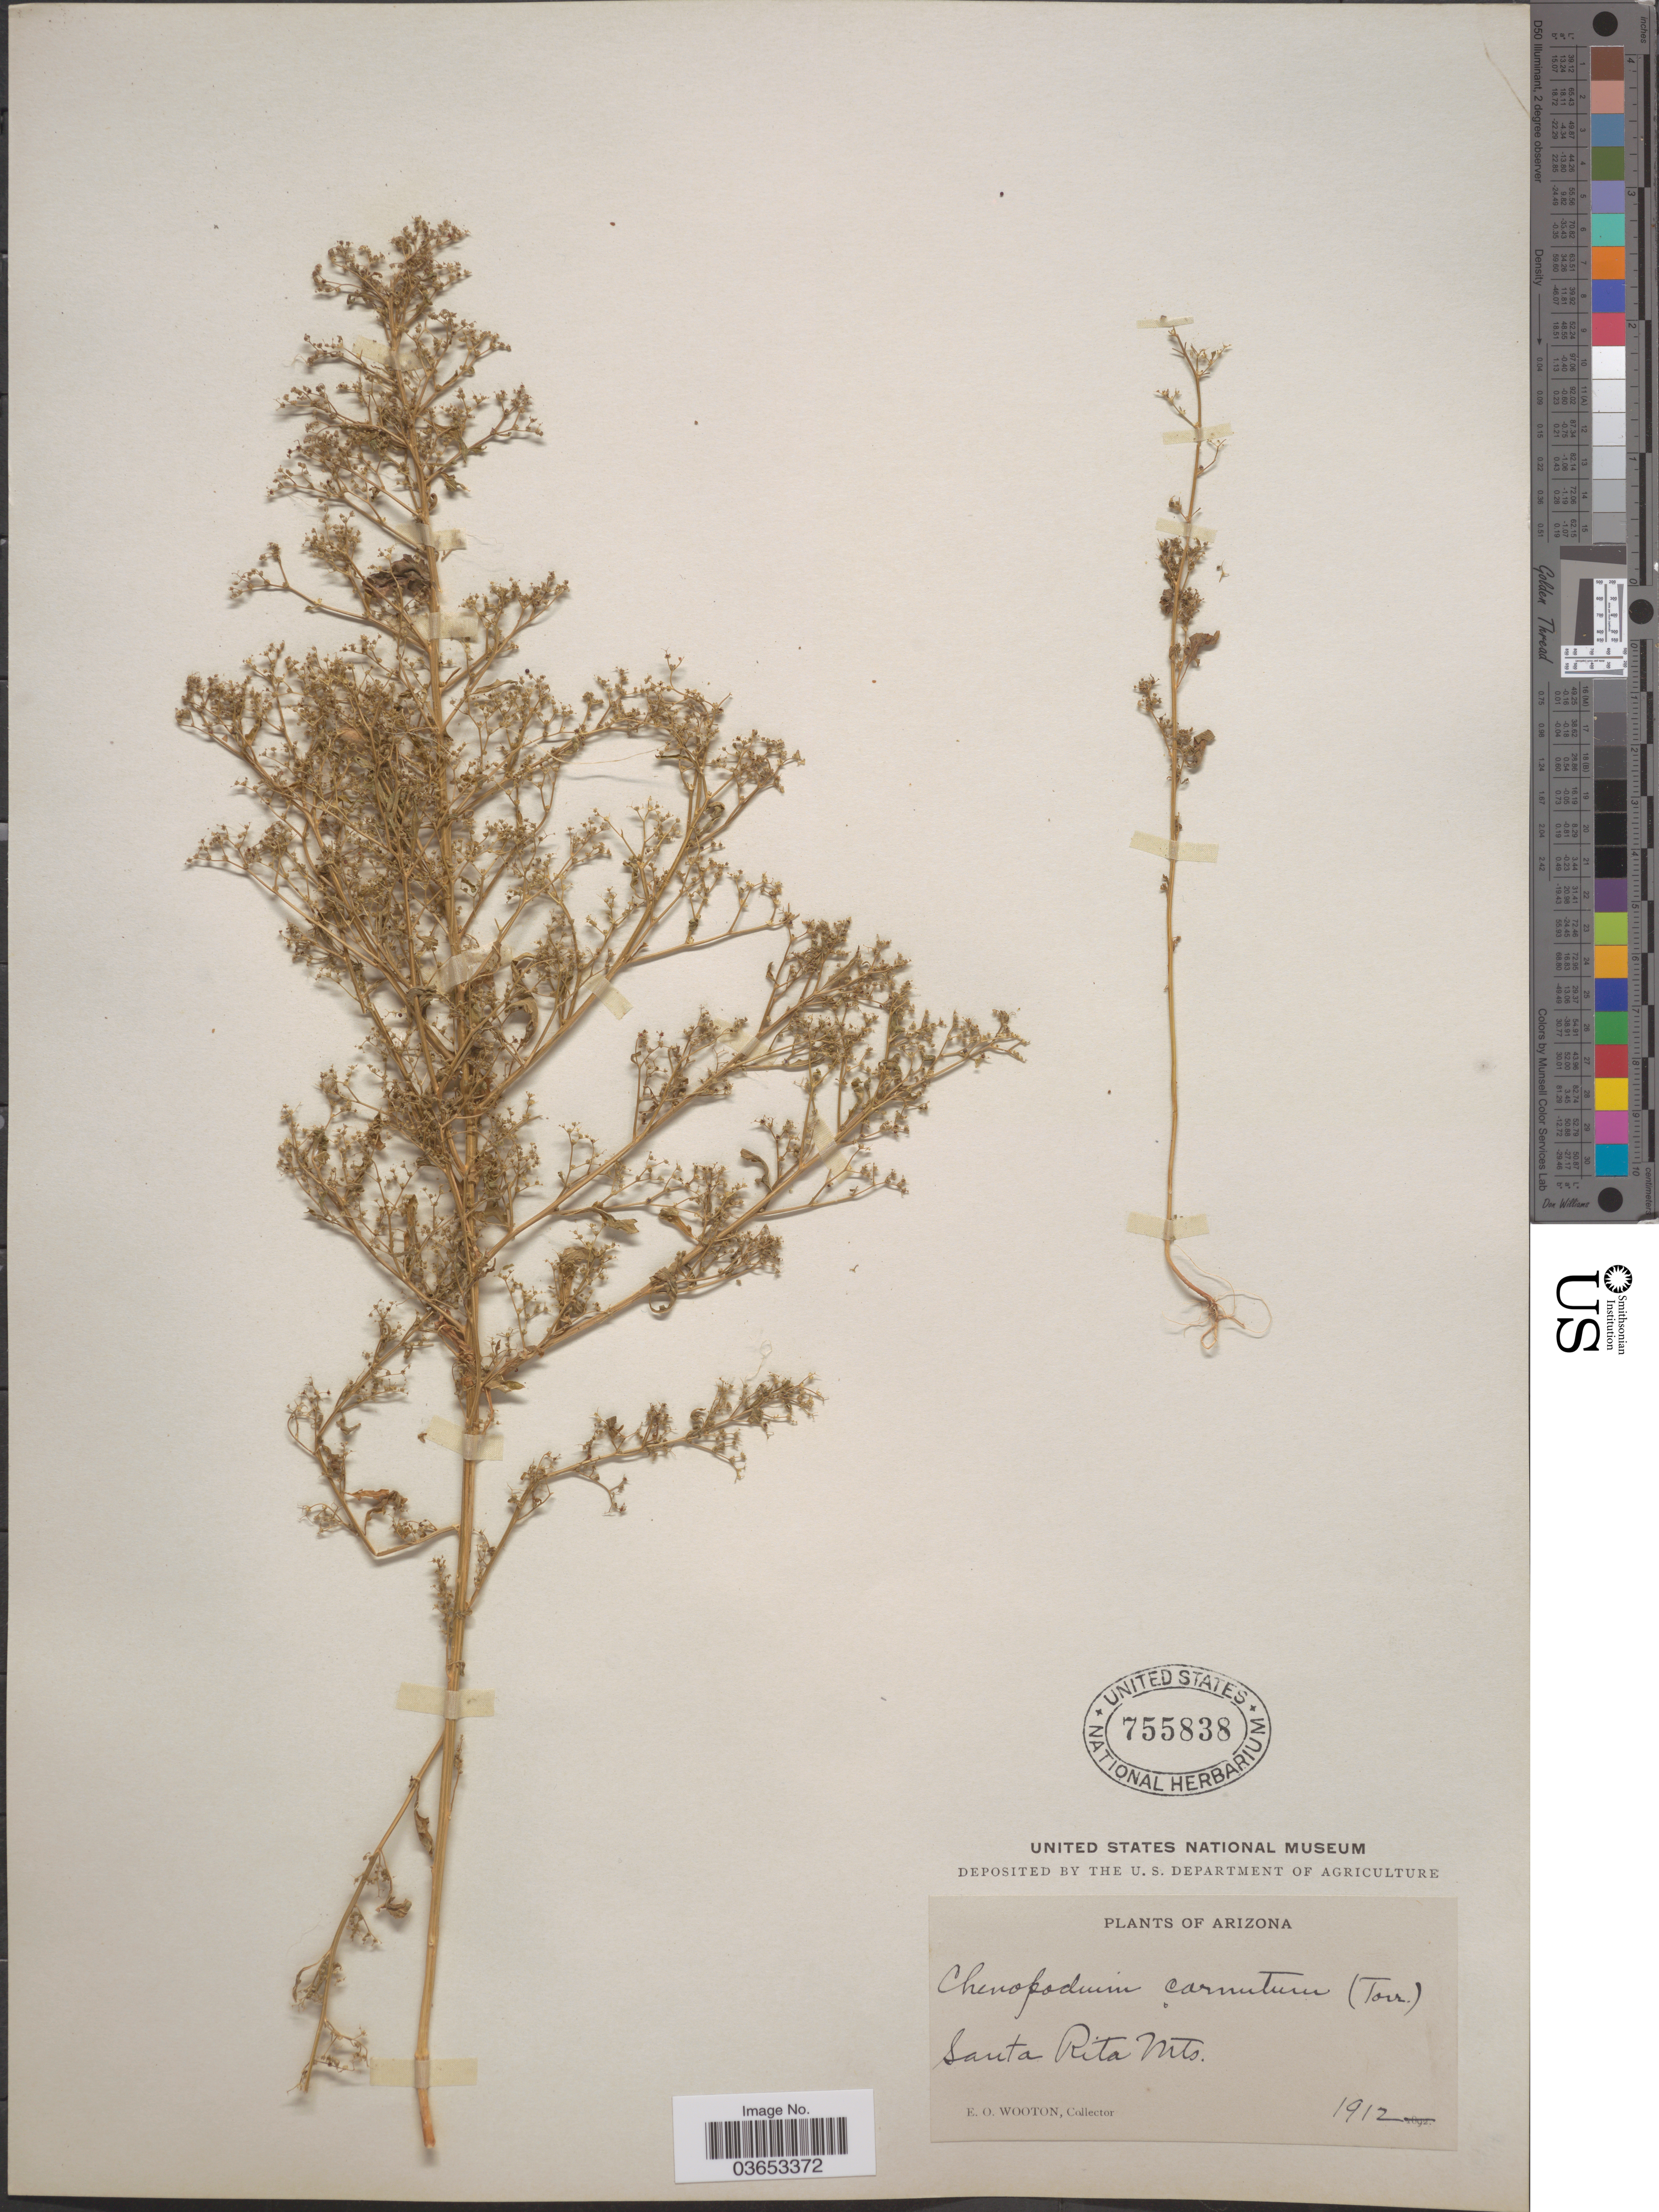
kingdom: Plantae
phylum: Tracheophyta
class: Magnoliopsida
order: Caryophyllales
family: Amaranthaceae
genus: Chenopodium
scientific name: Chenopodium incisum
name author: Poir.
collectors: E. O. Wooton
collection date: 1912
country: United States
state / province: Arizona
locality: Santa Rita Mts.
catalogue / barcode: US 755838